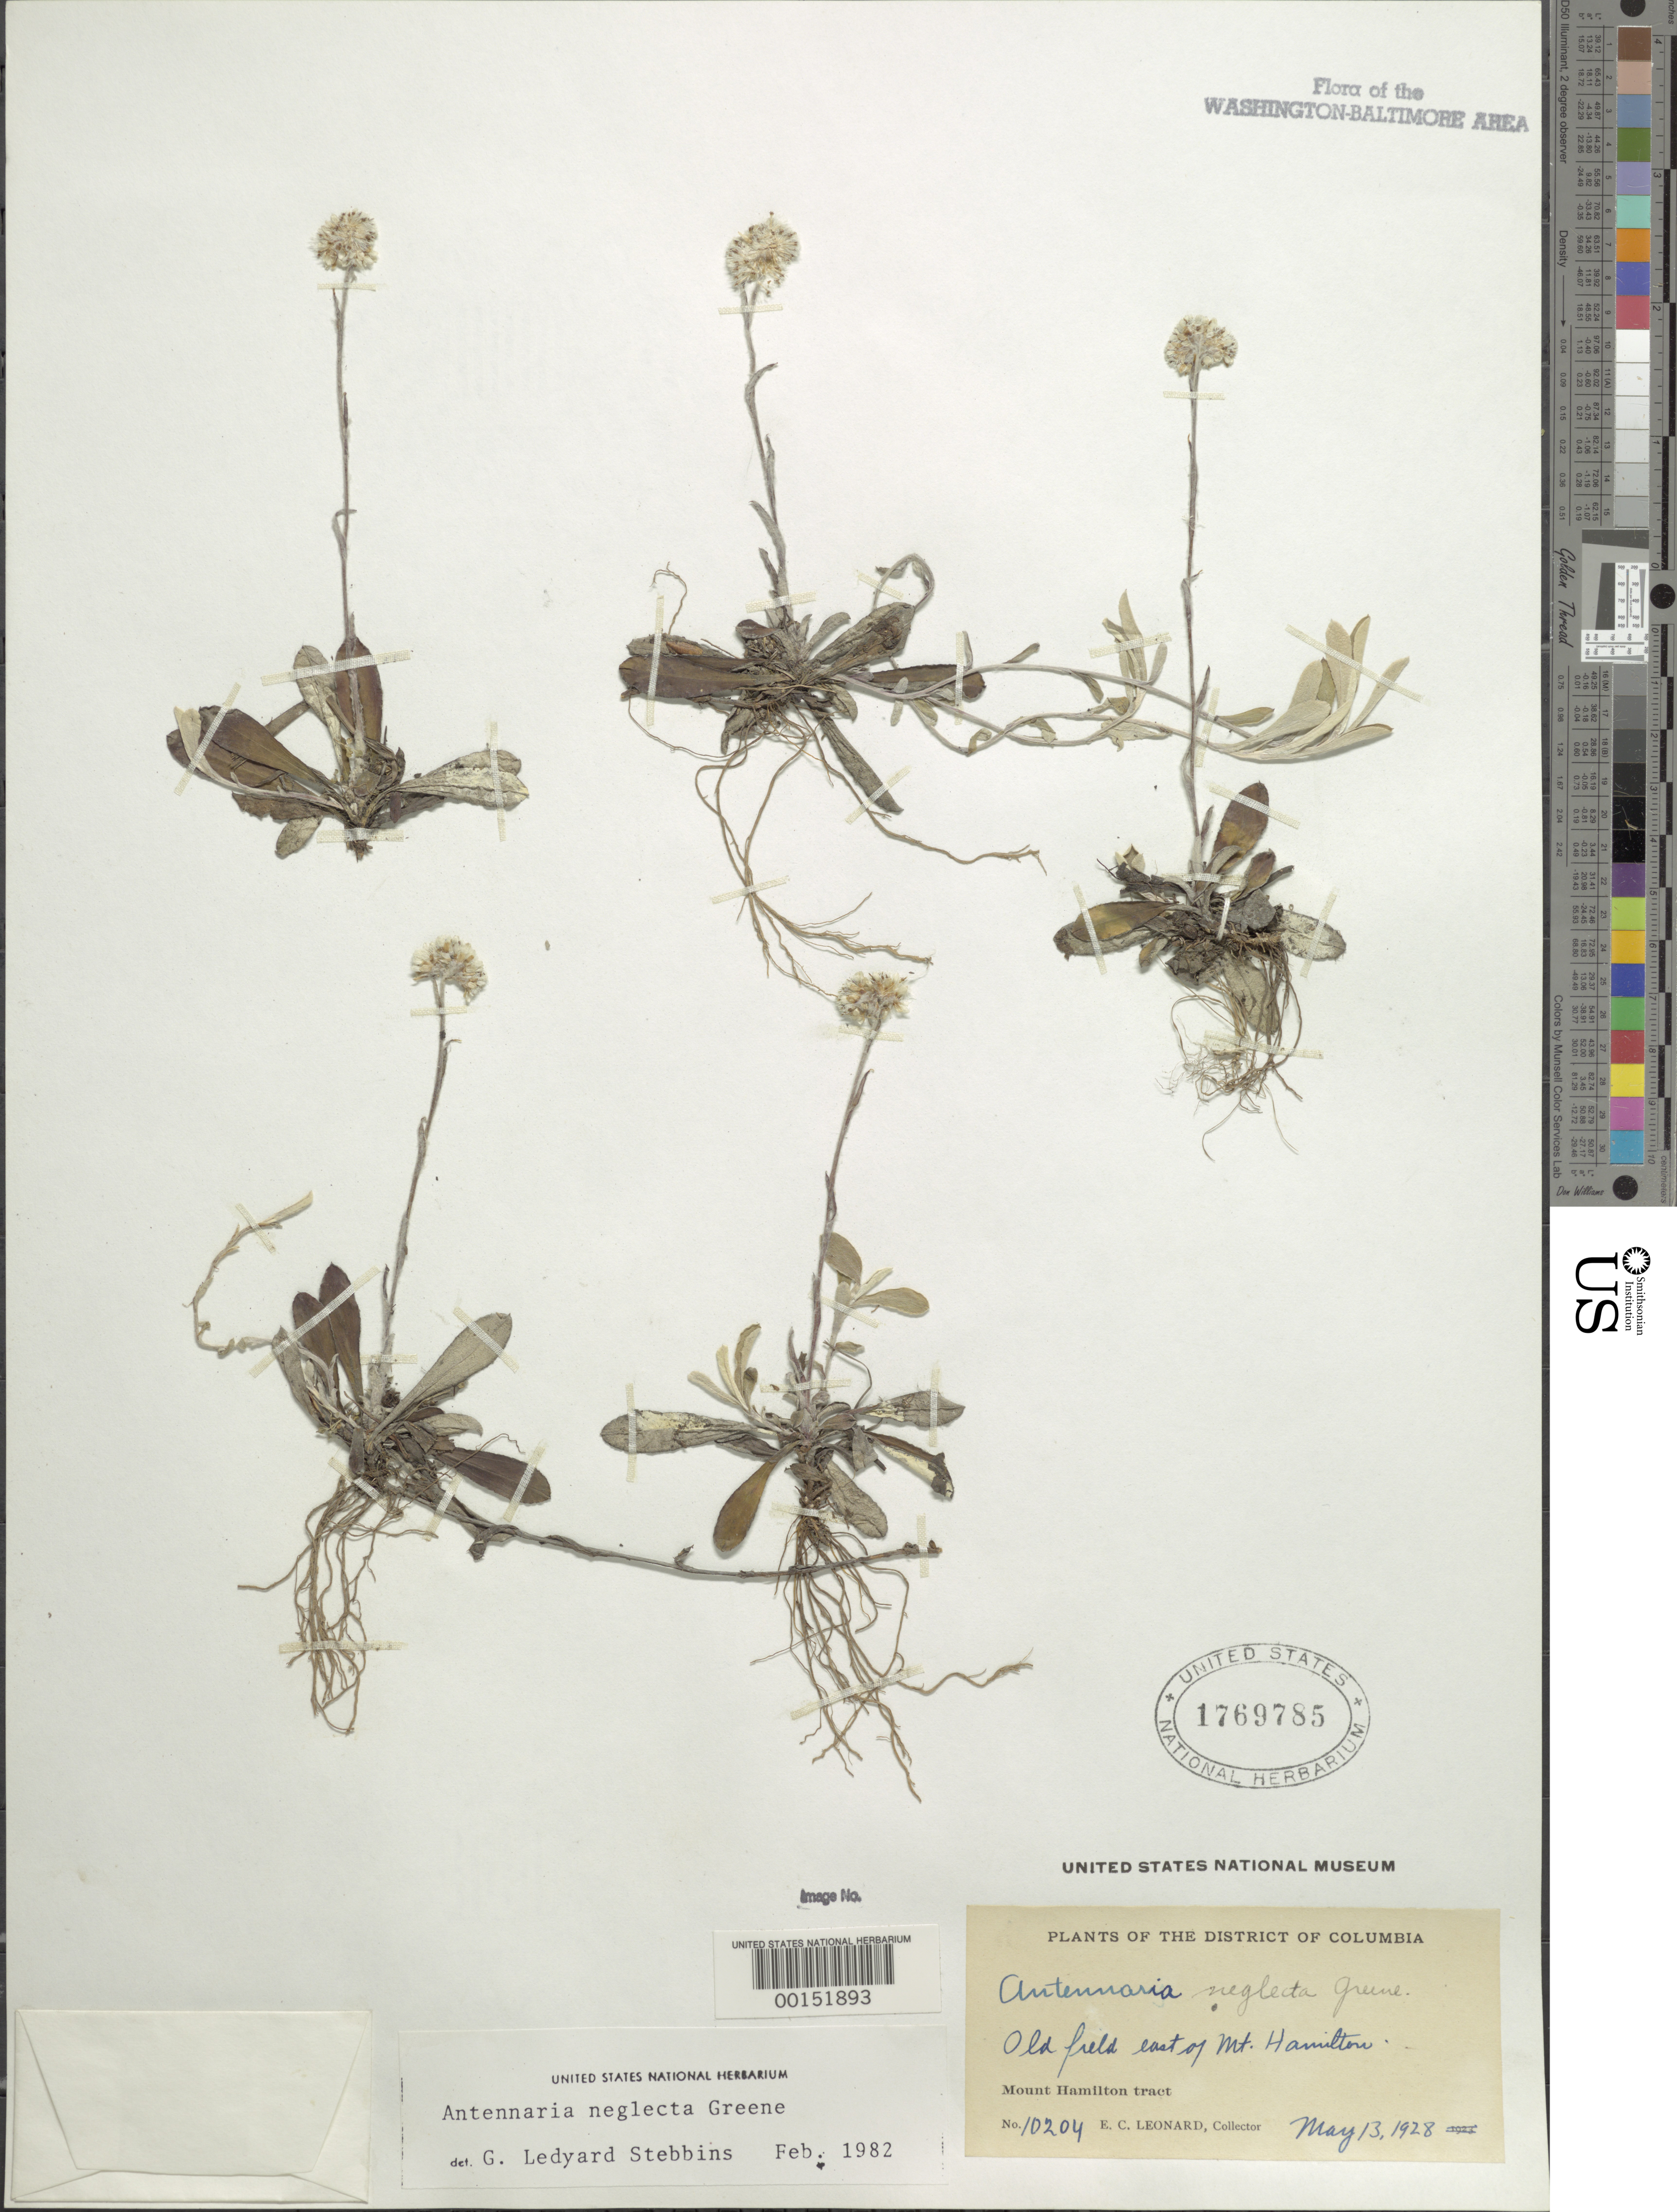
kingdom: Plantae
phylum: Tracheophyta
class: Magnoliopsida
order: Asterales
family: Asteraceae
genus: Antennaria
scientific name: Antennaria neglecta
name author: Greene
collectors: E. C. Leonard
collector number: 10204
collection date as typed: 13 May 1928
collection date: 1928-05-13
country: United States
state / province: District of Columbia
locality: East of Mount Hamilton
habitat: Old field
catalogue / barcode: US 1769785